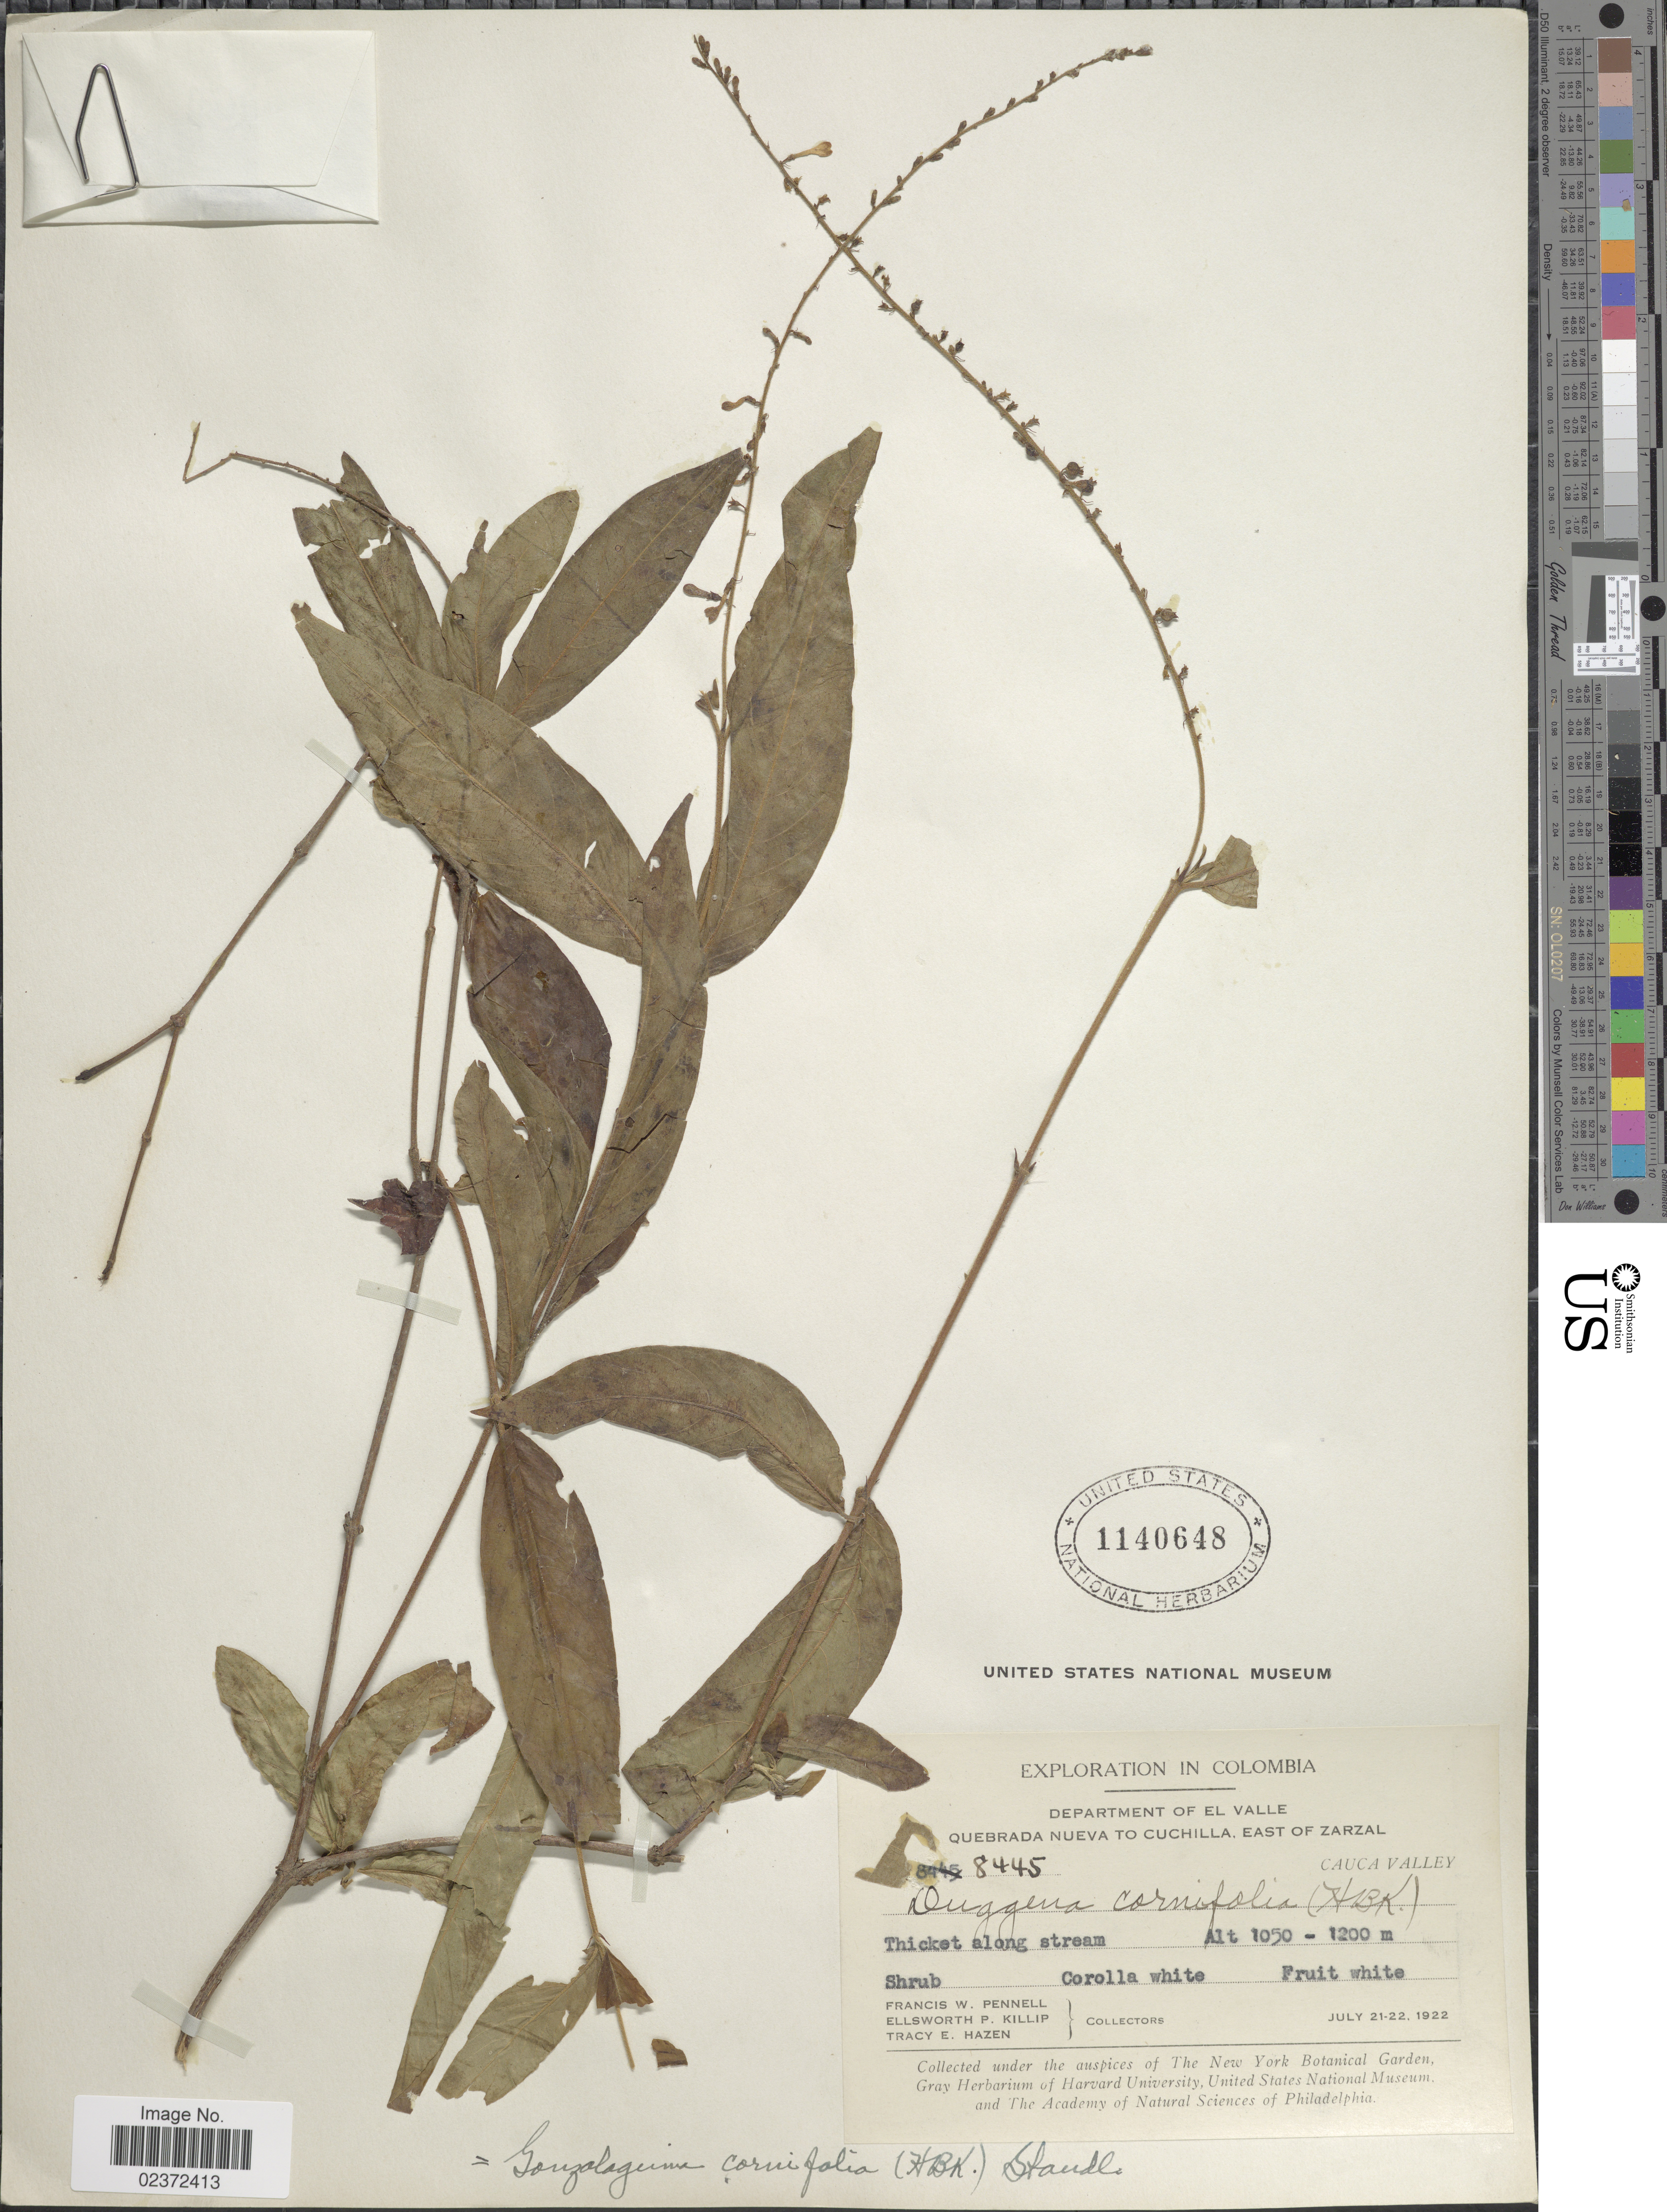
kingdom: Plantae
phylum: Tracheophyta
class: Magnoliopsida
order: Gentianales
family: Rubiaceae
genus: Gonzalagunia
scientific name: Gonzalagunia cornifolia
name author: (Kunth) Standl.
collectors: F. W. Pennell, E. P. Killip & T. E. Hazen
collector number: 8445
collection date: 1922-07-21/1922-07-22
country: Colombia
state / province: Cauca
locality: Department of El Valle, Quebrada Nueva to Cuchilla, East of Zarzal, Cauca Valley, Thicket along stream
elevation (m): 1050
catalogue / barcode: US 1140648